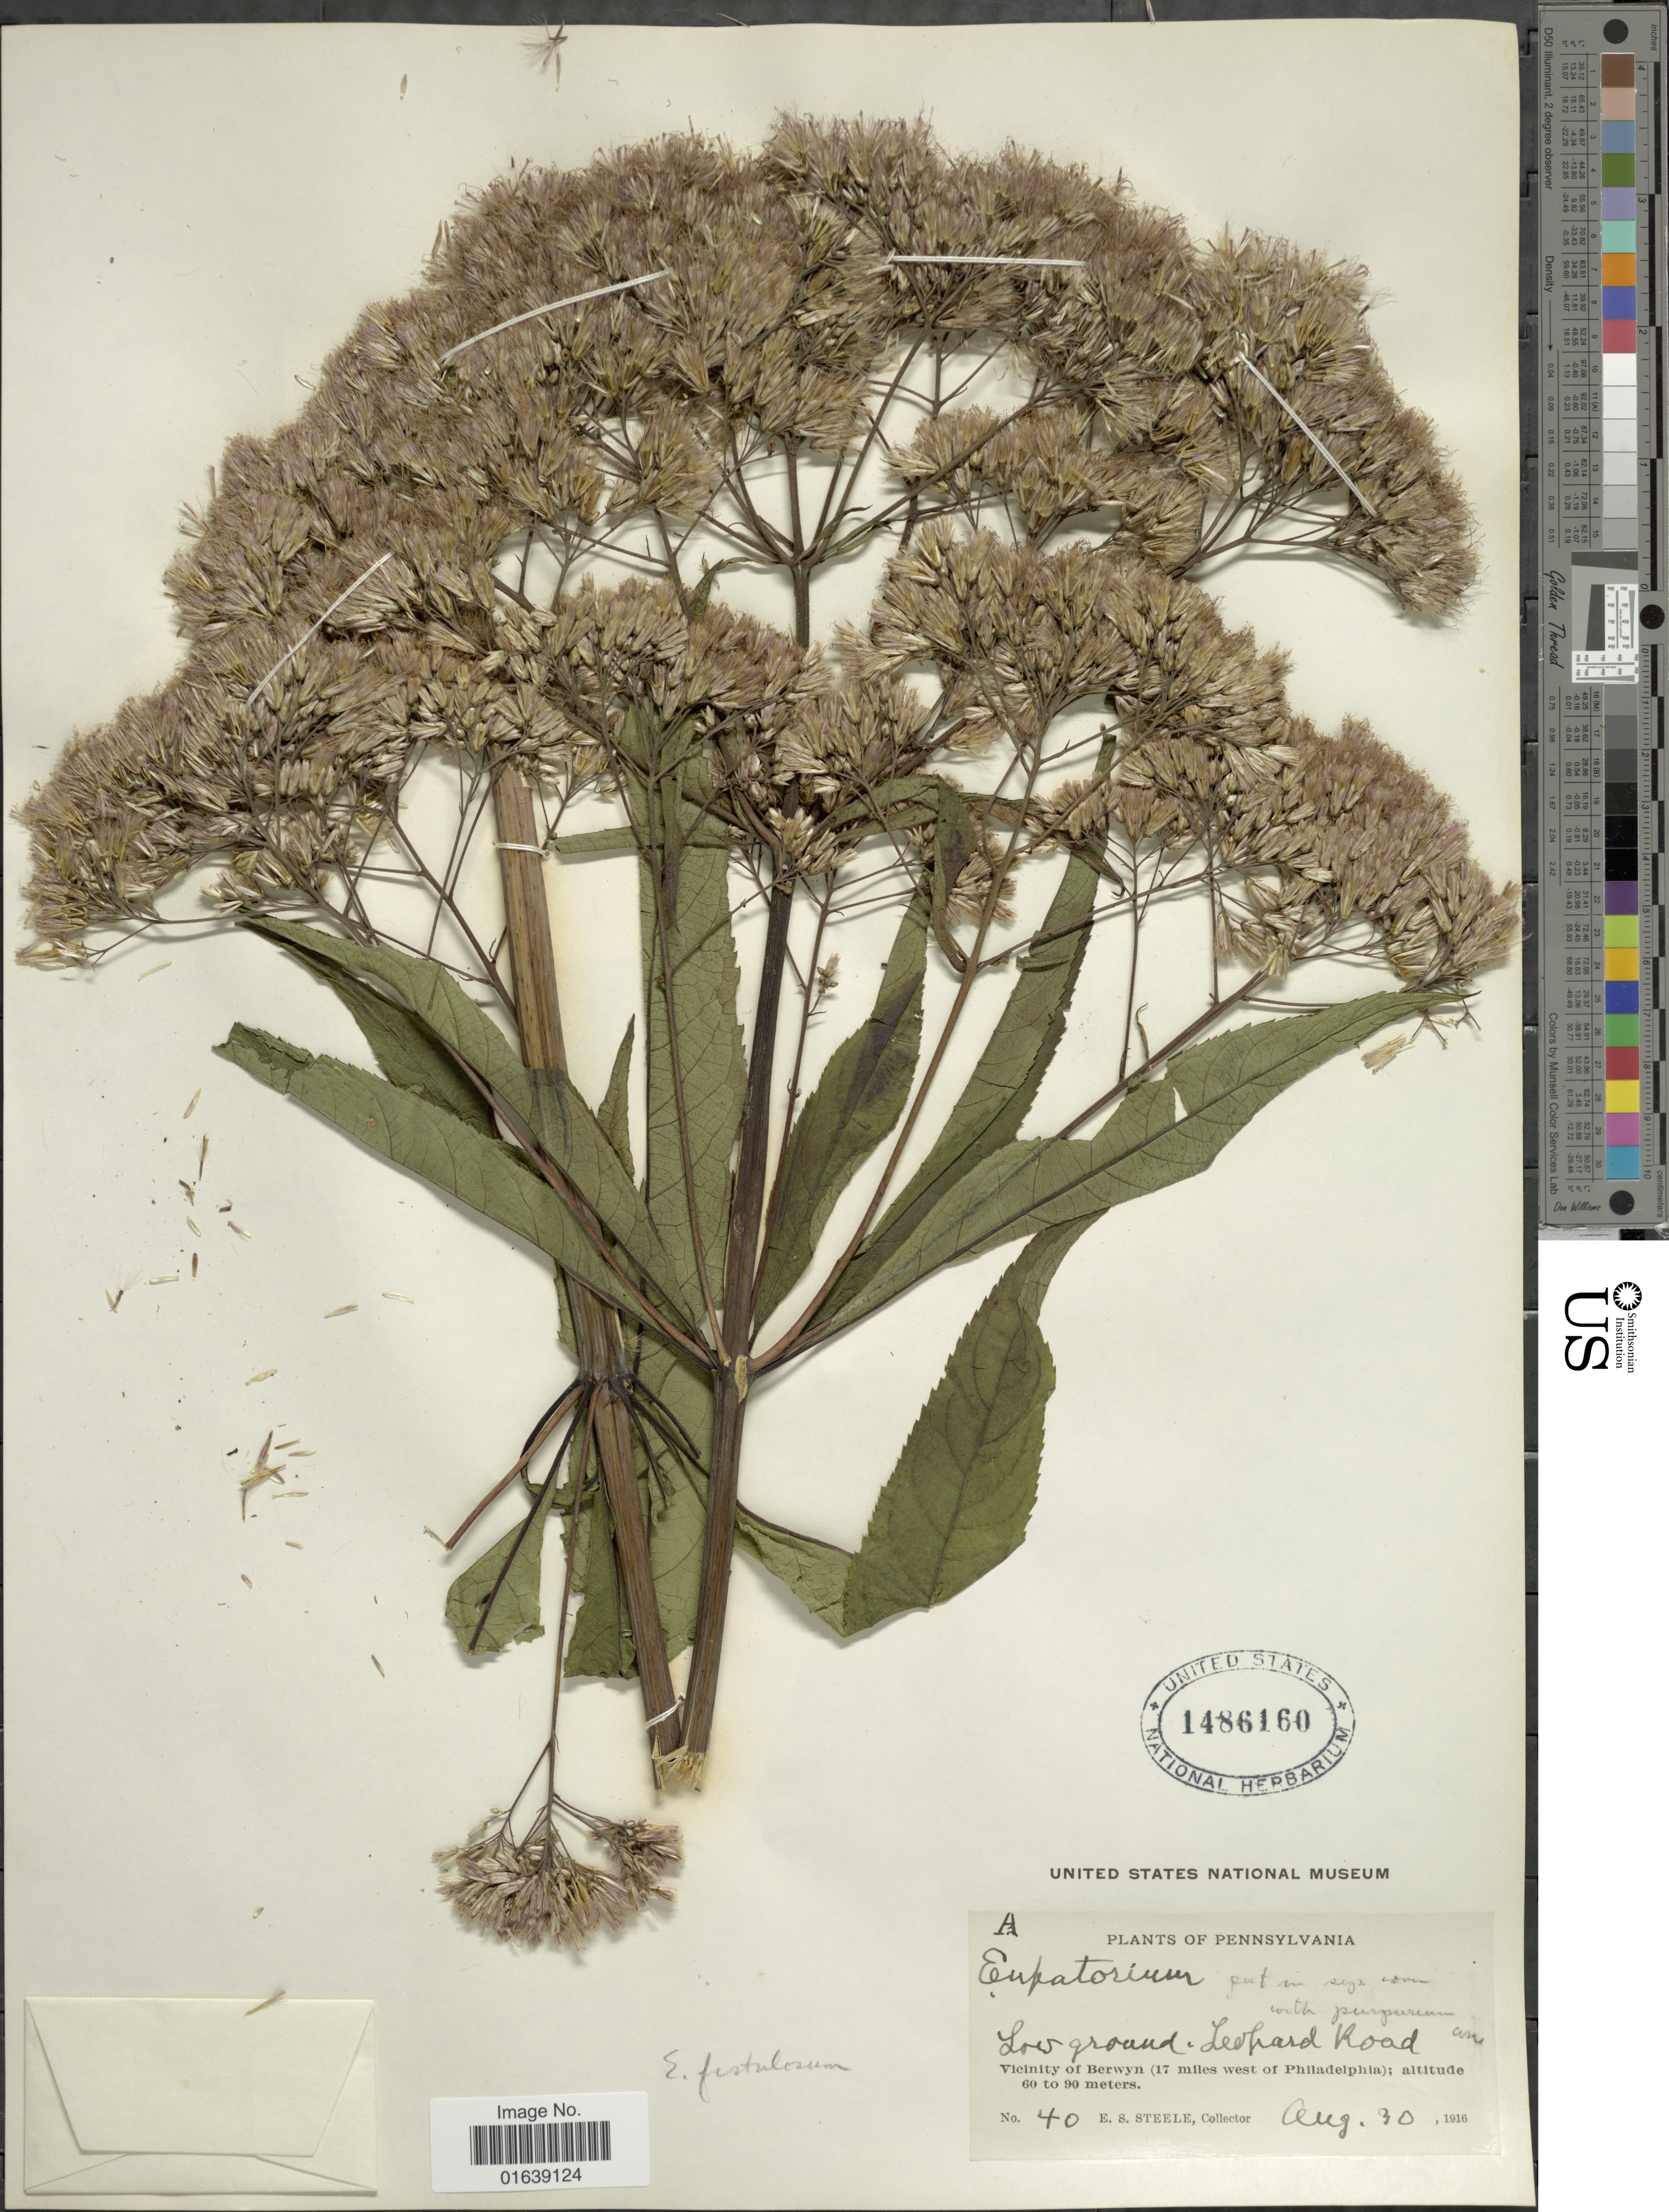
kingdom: Plantae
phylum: Tracheophyta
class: Magnoliopsida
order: Asterales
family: Asteraceae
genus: Eupatorium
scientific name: Eupatorium fistulosum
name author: Barratt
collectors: E. Steele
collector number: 40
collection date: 1916-08-30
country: United States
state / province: Pennsylvania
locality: Pennsylvania. Low ground, Leopard Road. Vicinity of Berwyn (17 miles west of Philadelphia)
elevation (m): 60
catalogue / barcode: US 1486160